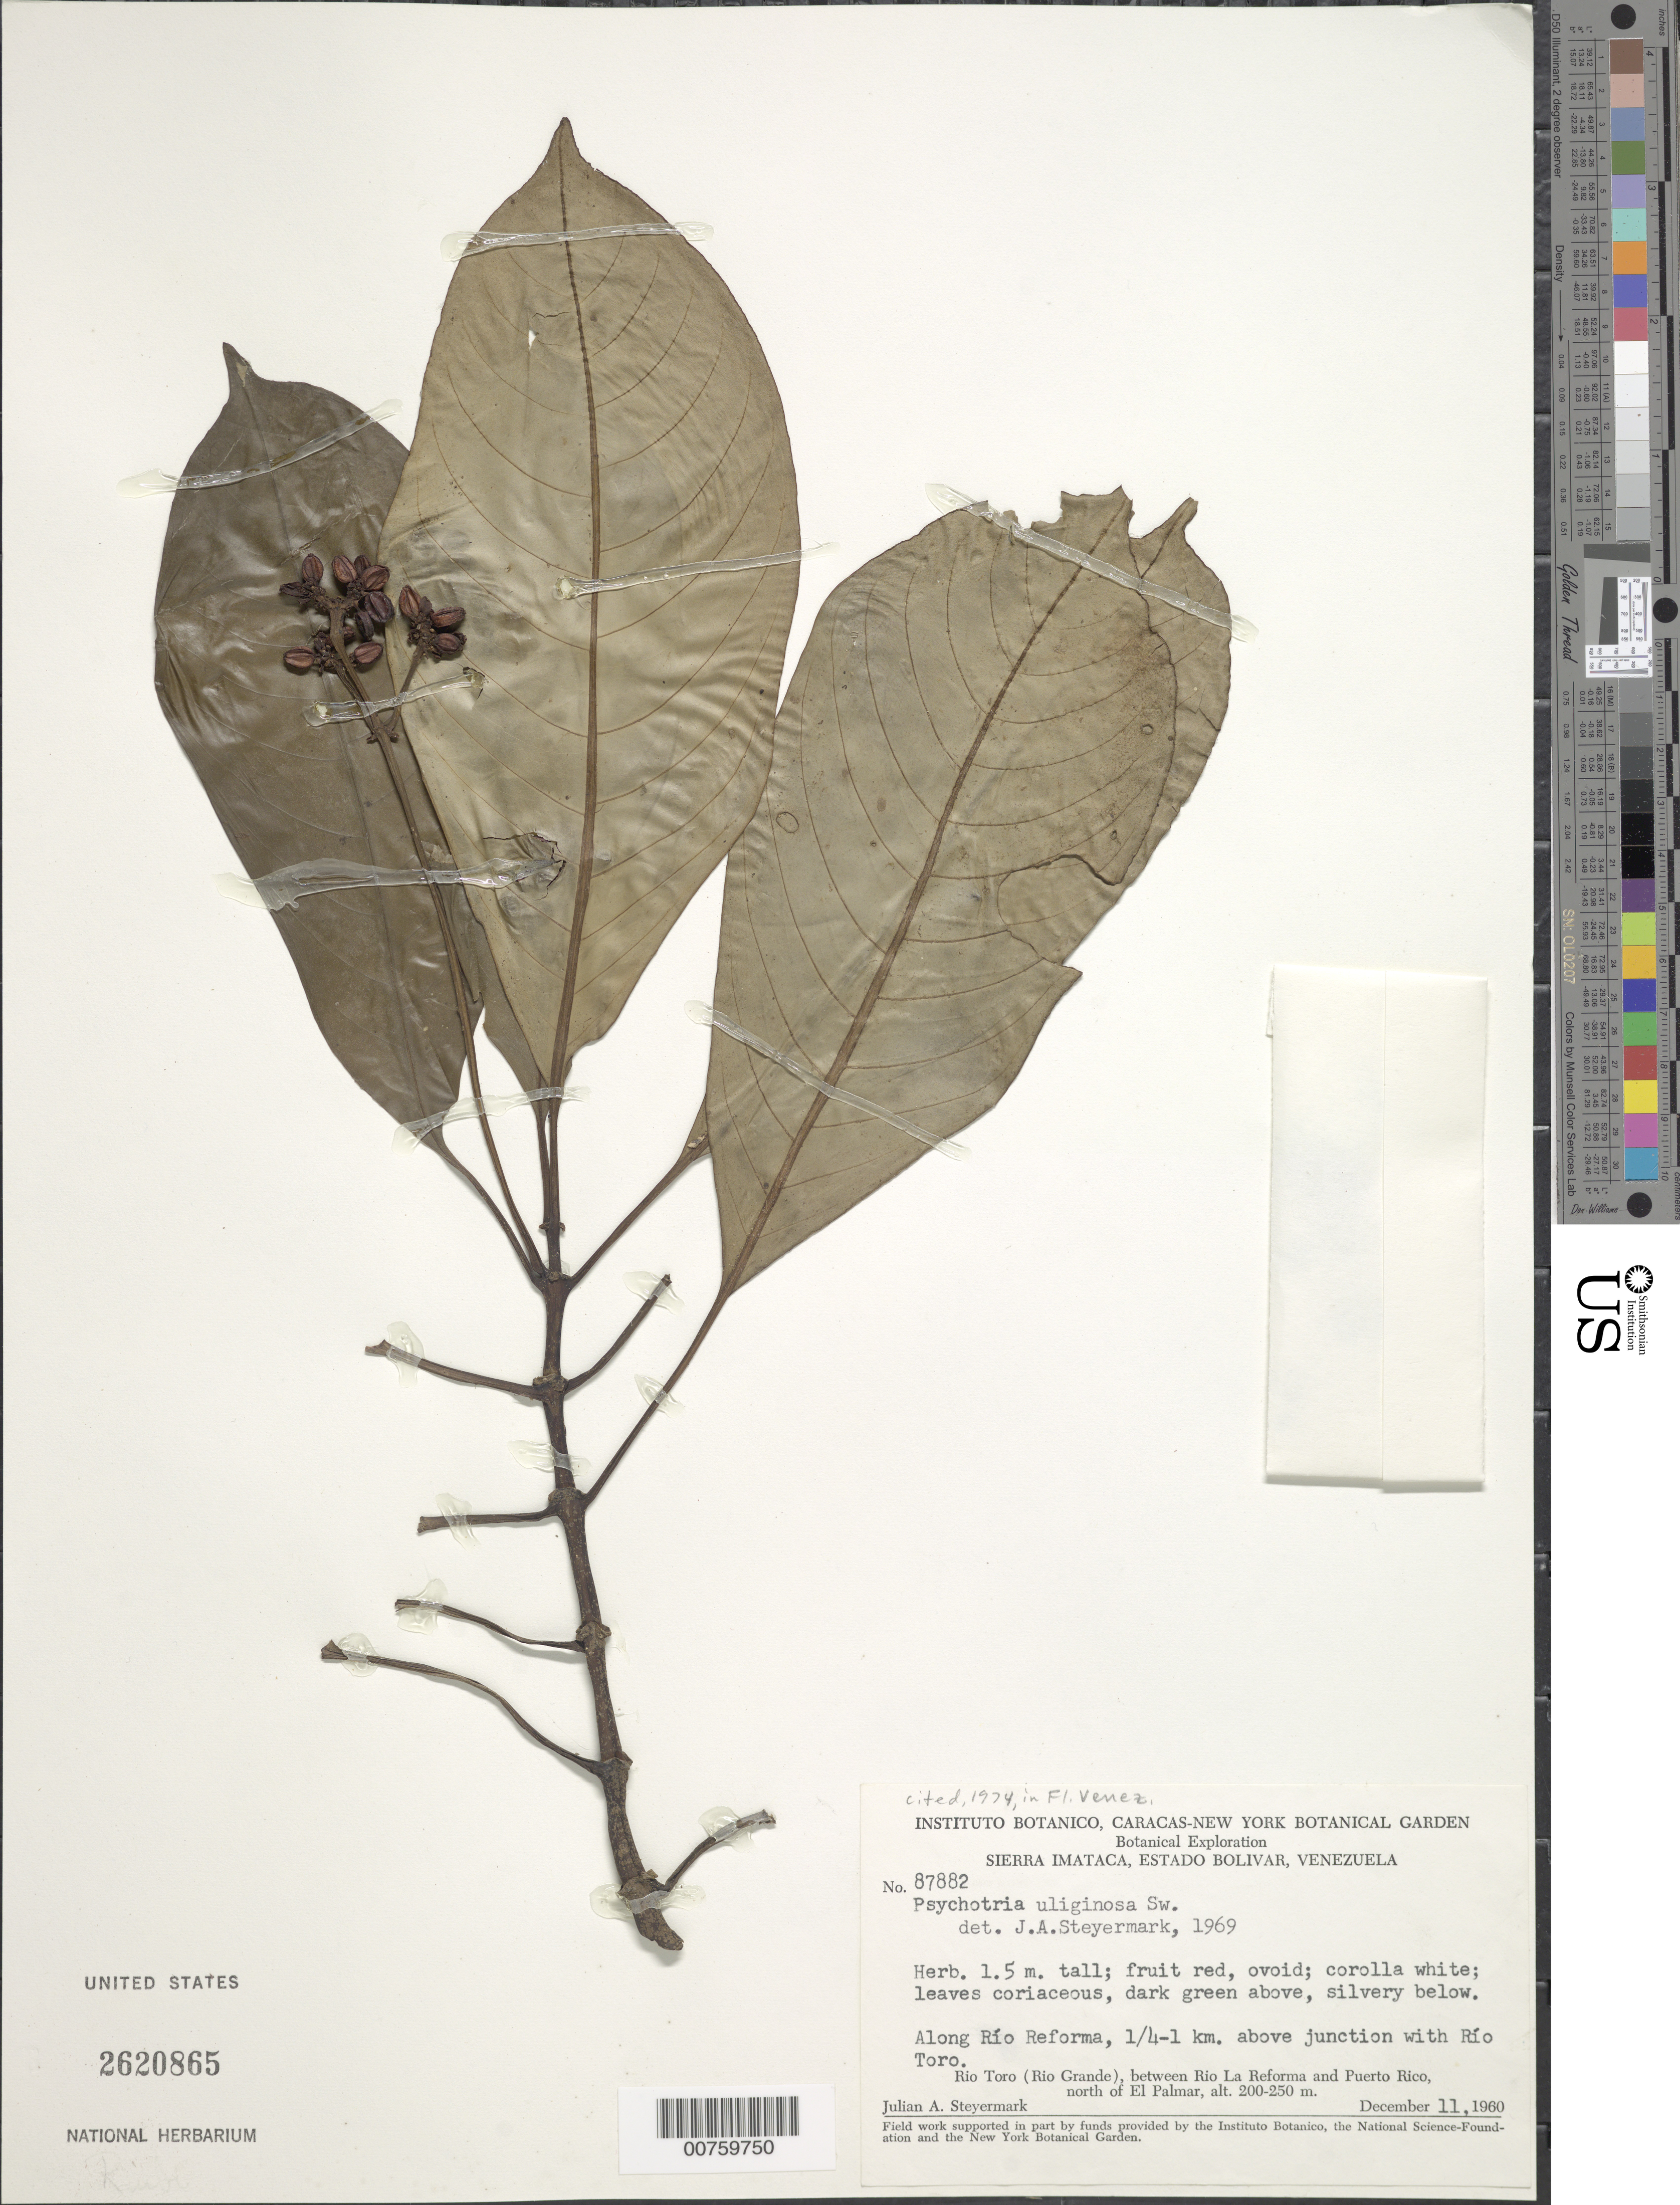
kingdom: Plantae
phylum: Tracheophyta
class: Magnoliopsida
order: Gentianales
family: Rubiaceae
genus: Psychotria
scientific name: Psychotria uliginosa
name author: Sw.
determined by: Steyermark, Julian A., (VEN)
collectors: J. Steyermark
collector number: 87882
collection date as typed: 11-Dec-60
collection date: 1960-12-11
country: Venezuela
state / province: Bolívar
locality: Río Reforma, 0.25-1 km above junction with Río Toro (Río Grande), between Río La Reforma and Puerto Rico, N of El Palmar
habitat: Along river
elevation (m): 200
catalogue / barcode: US 2620865